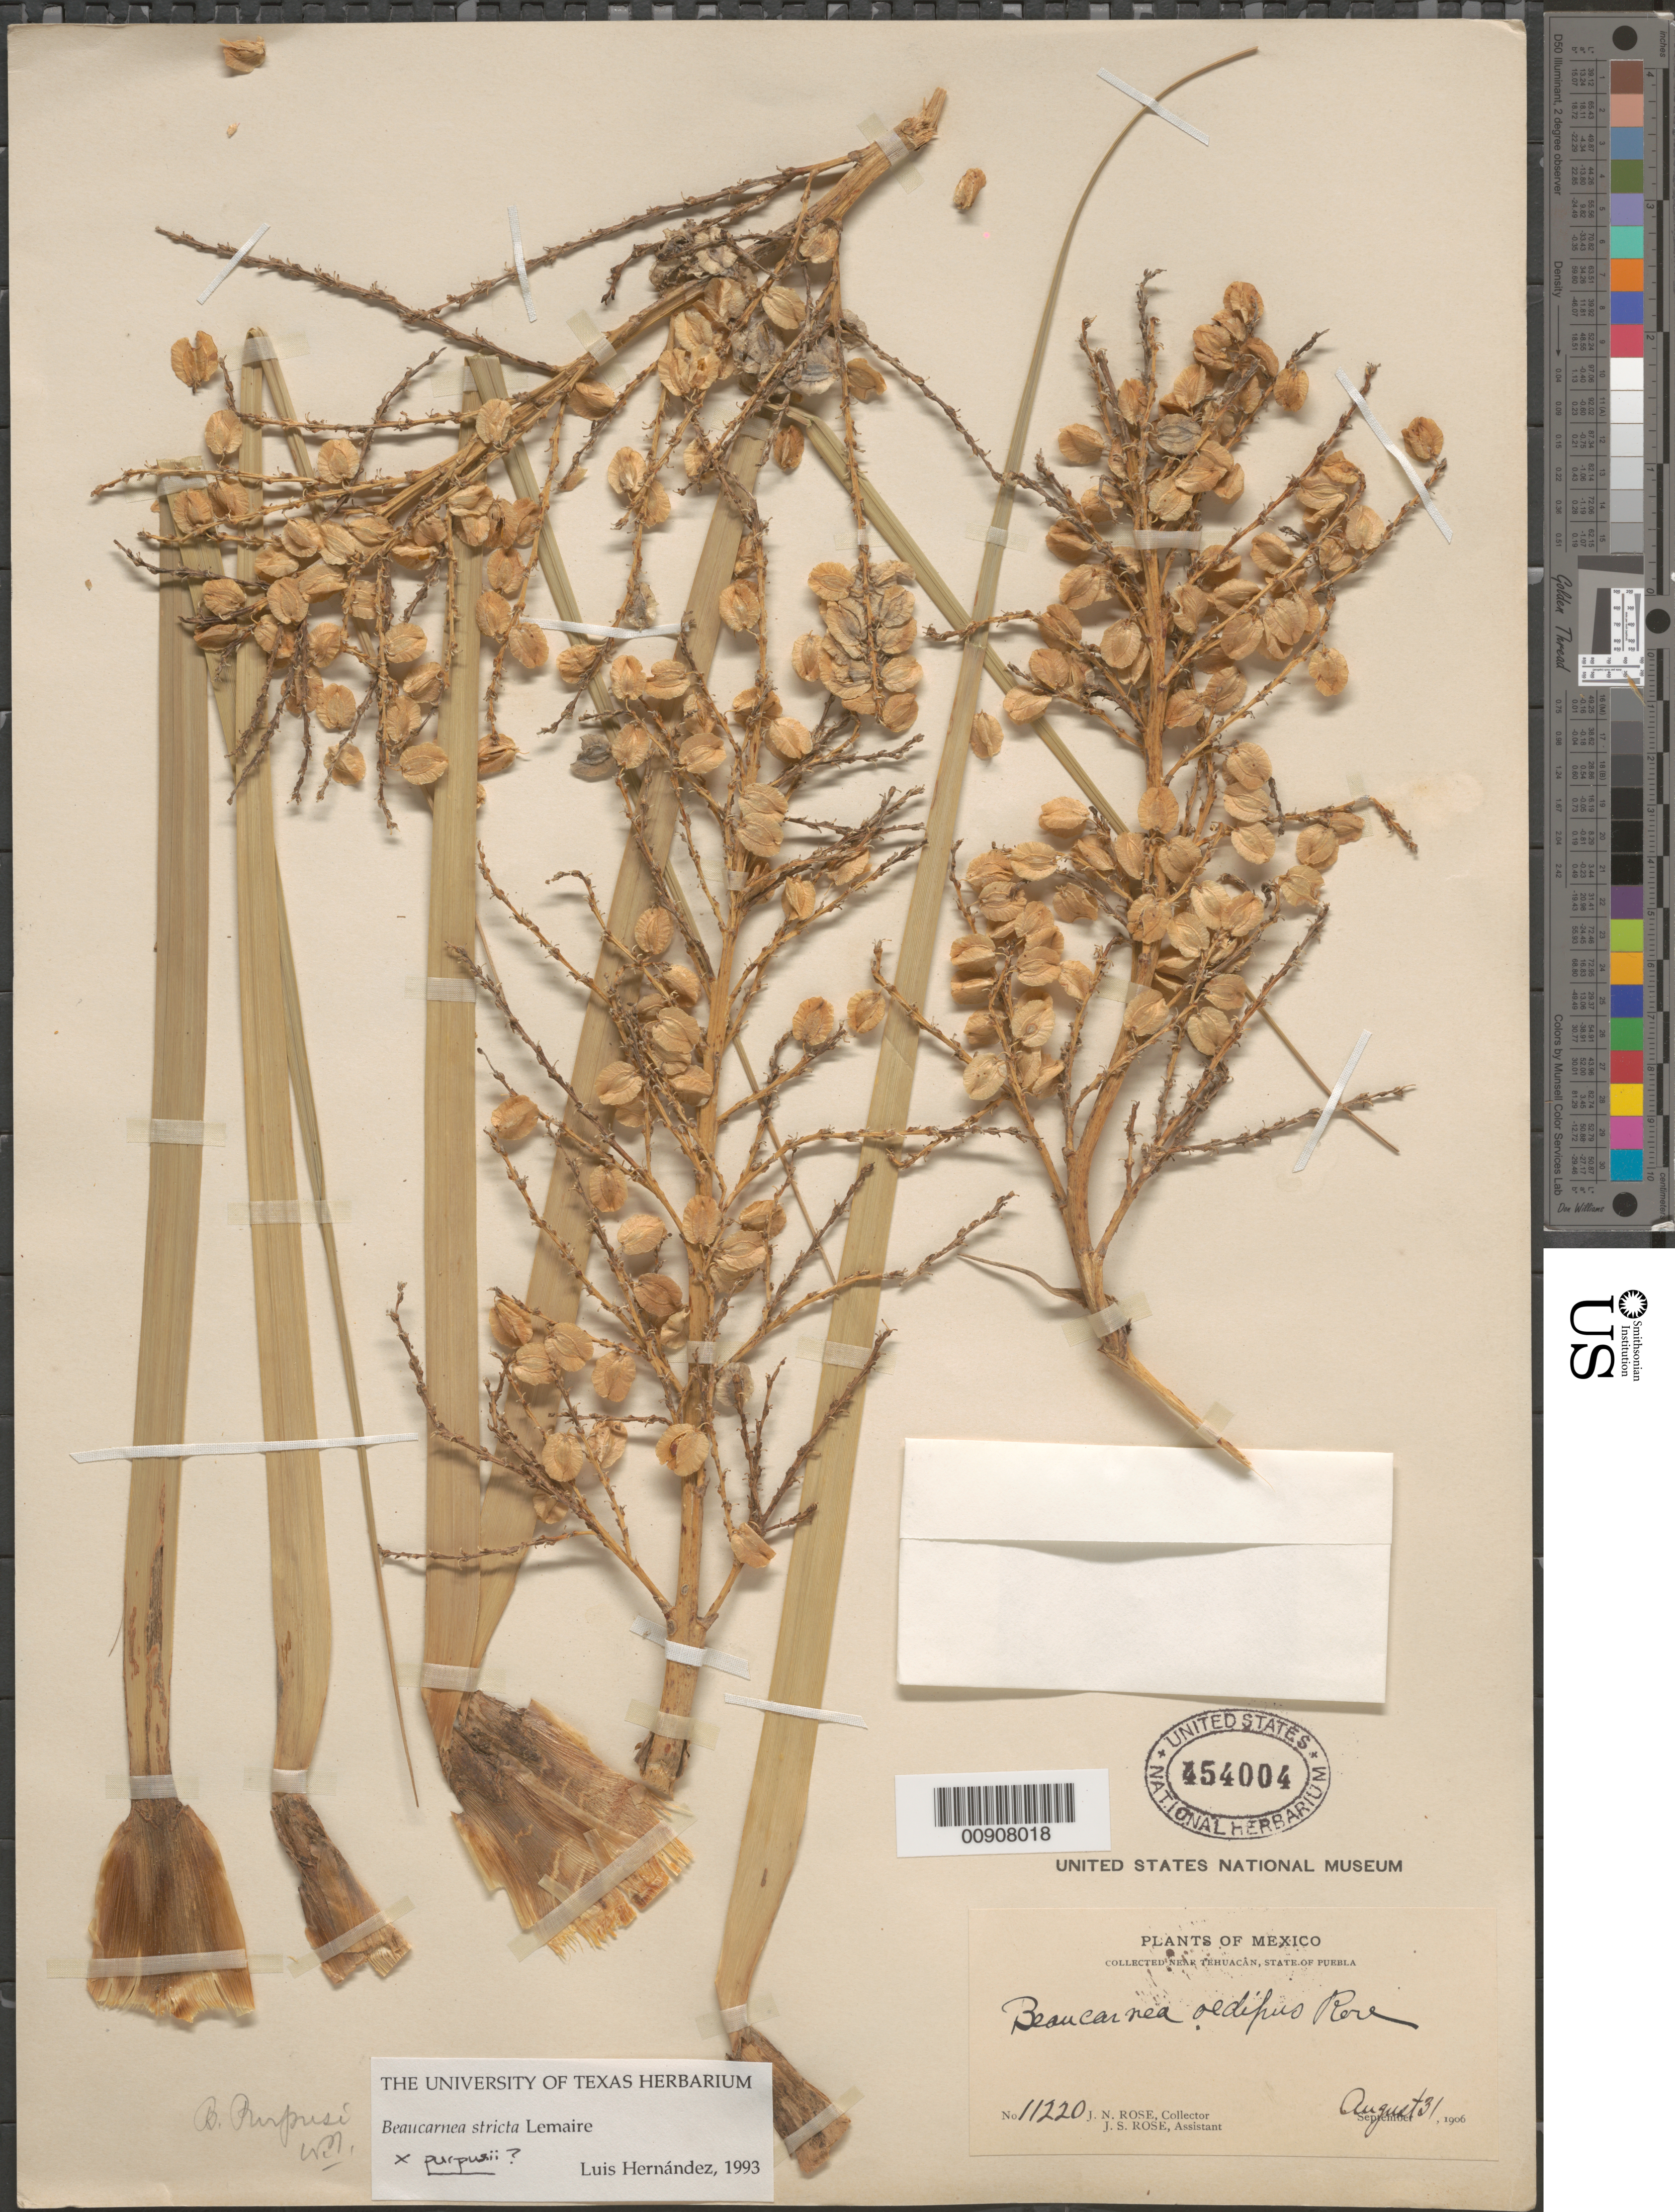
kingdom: Plantae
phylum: Tracheophyta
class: Liliopsida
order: Asparagales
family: Asparagaceae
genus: Beaucarnea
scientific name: Beaucarnea stricta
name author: Lem.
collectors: J. N. Rose & J. S. Rose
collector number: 11220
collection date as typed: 31 Aug 1906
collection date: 1906-08-31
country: Mexico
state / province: Puebla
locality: Near Tehuacán, State of Puebla.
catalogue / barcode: US 454004